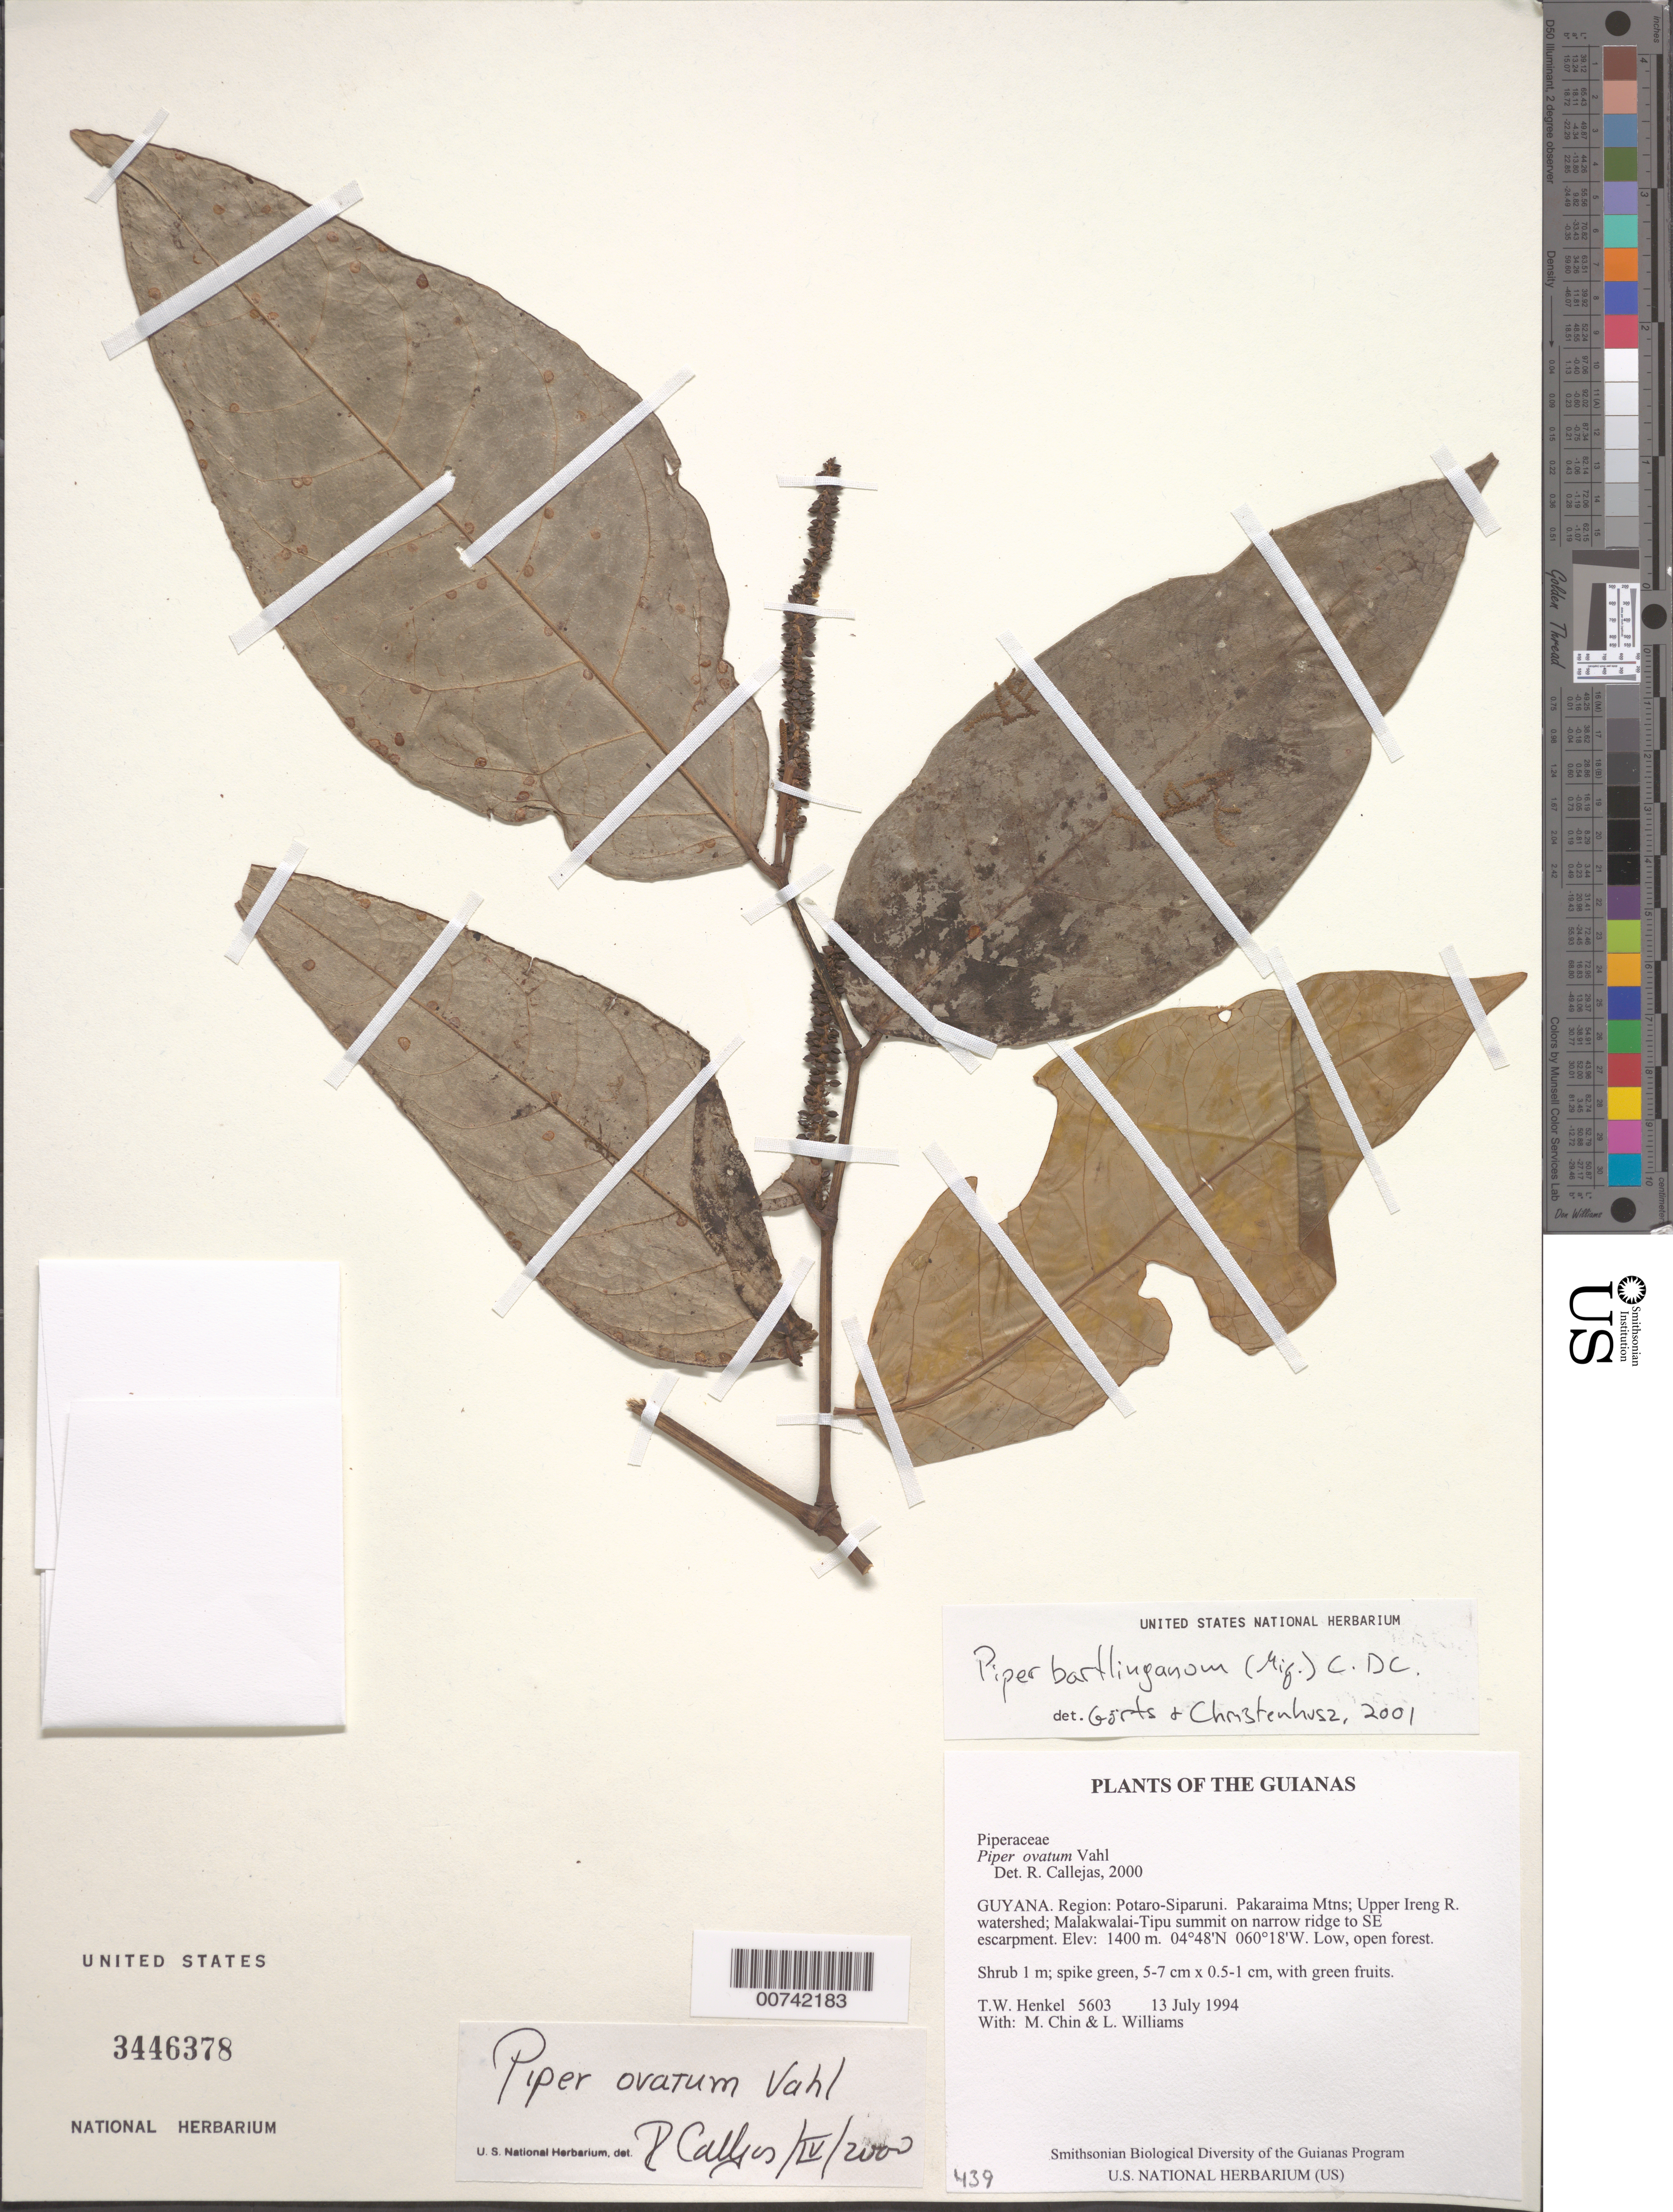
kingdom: Plantae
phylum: Tracheophyta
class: Magnoliopsida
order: Piperales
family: Piperaceae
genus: Piper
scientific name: Piper ovatum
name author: Vahl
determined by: Callejas, Ricardo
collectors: T. Henkel, M. Chin & L. Williams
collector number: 5603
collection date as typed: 13 July 1994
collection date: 1994-07-13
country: Guyana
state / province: Potaro-Siparuni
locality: Pakaraima Mtns; Upper Ireng R. watershed; Malakwalai-Tipu summit on narrow ridge to SE escarpment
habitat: Low, open forest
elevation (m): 1400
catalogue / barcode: US 3446378